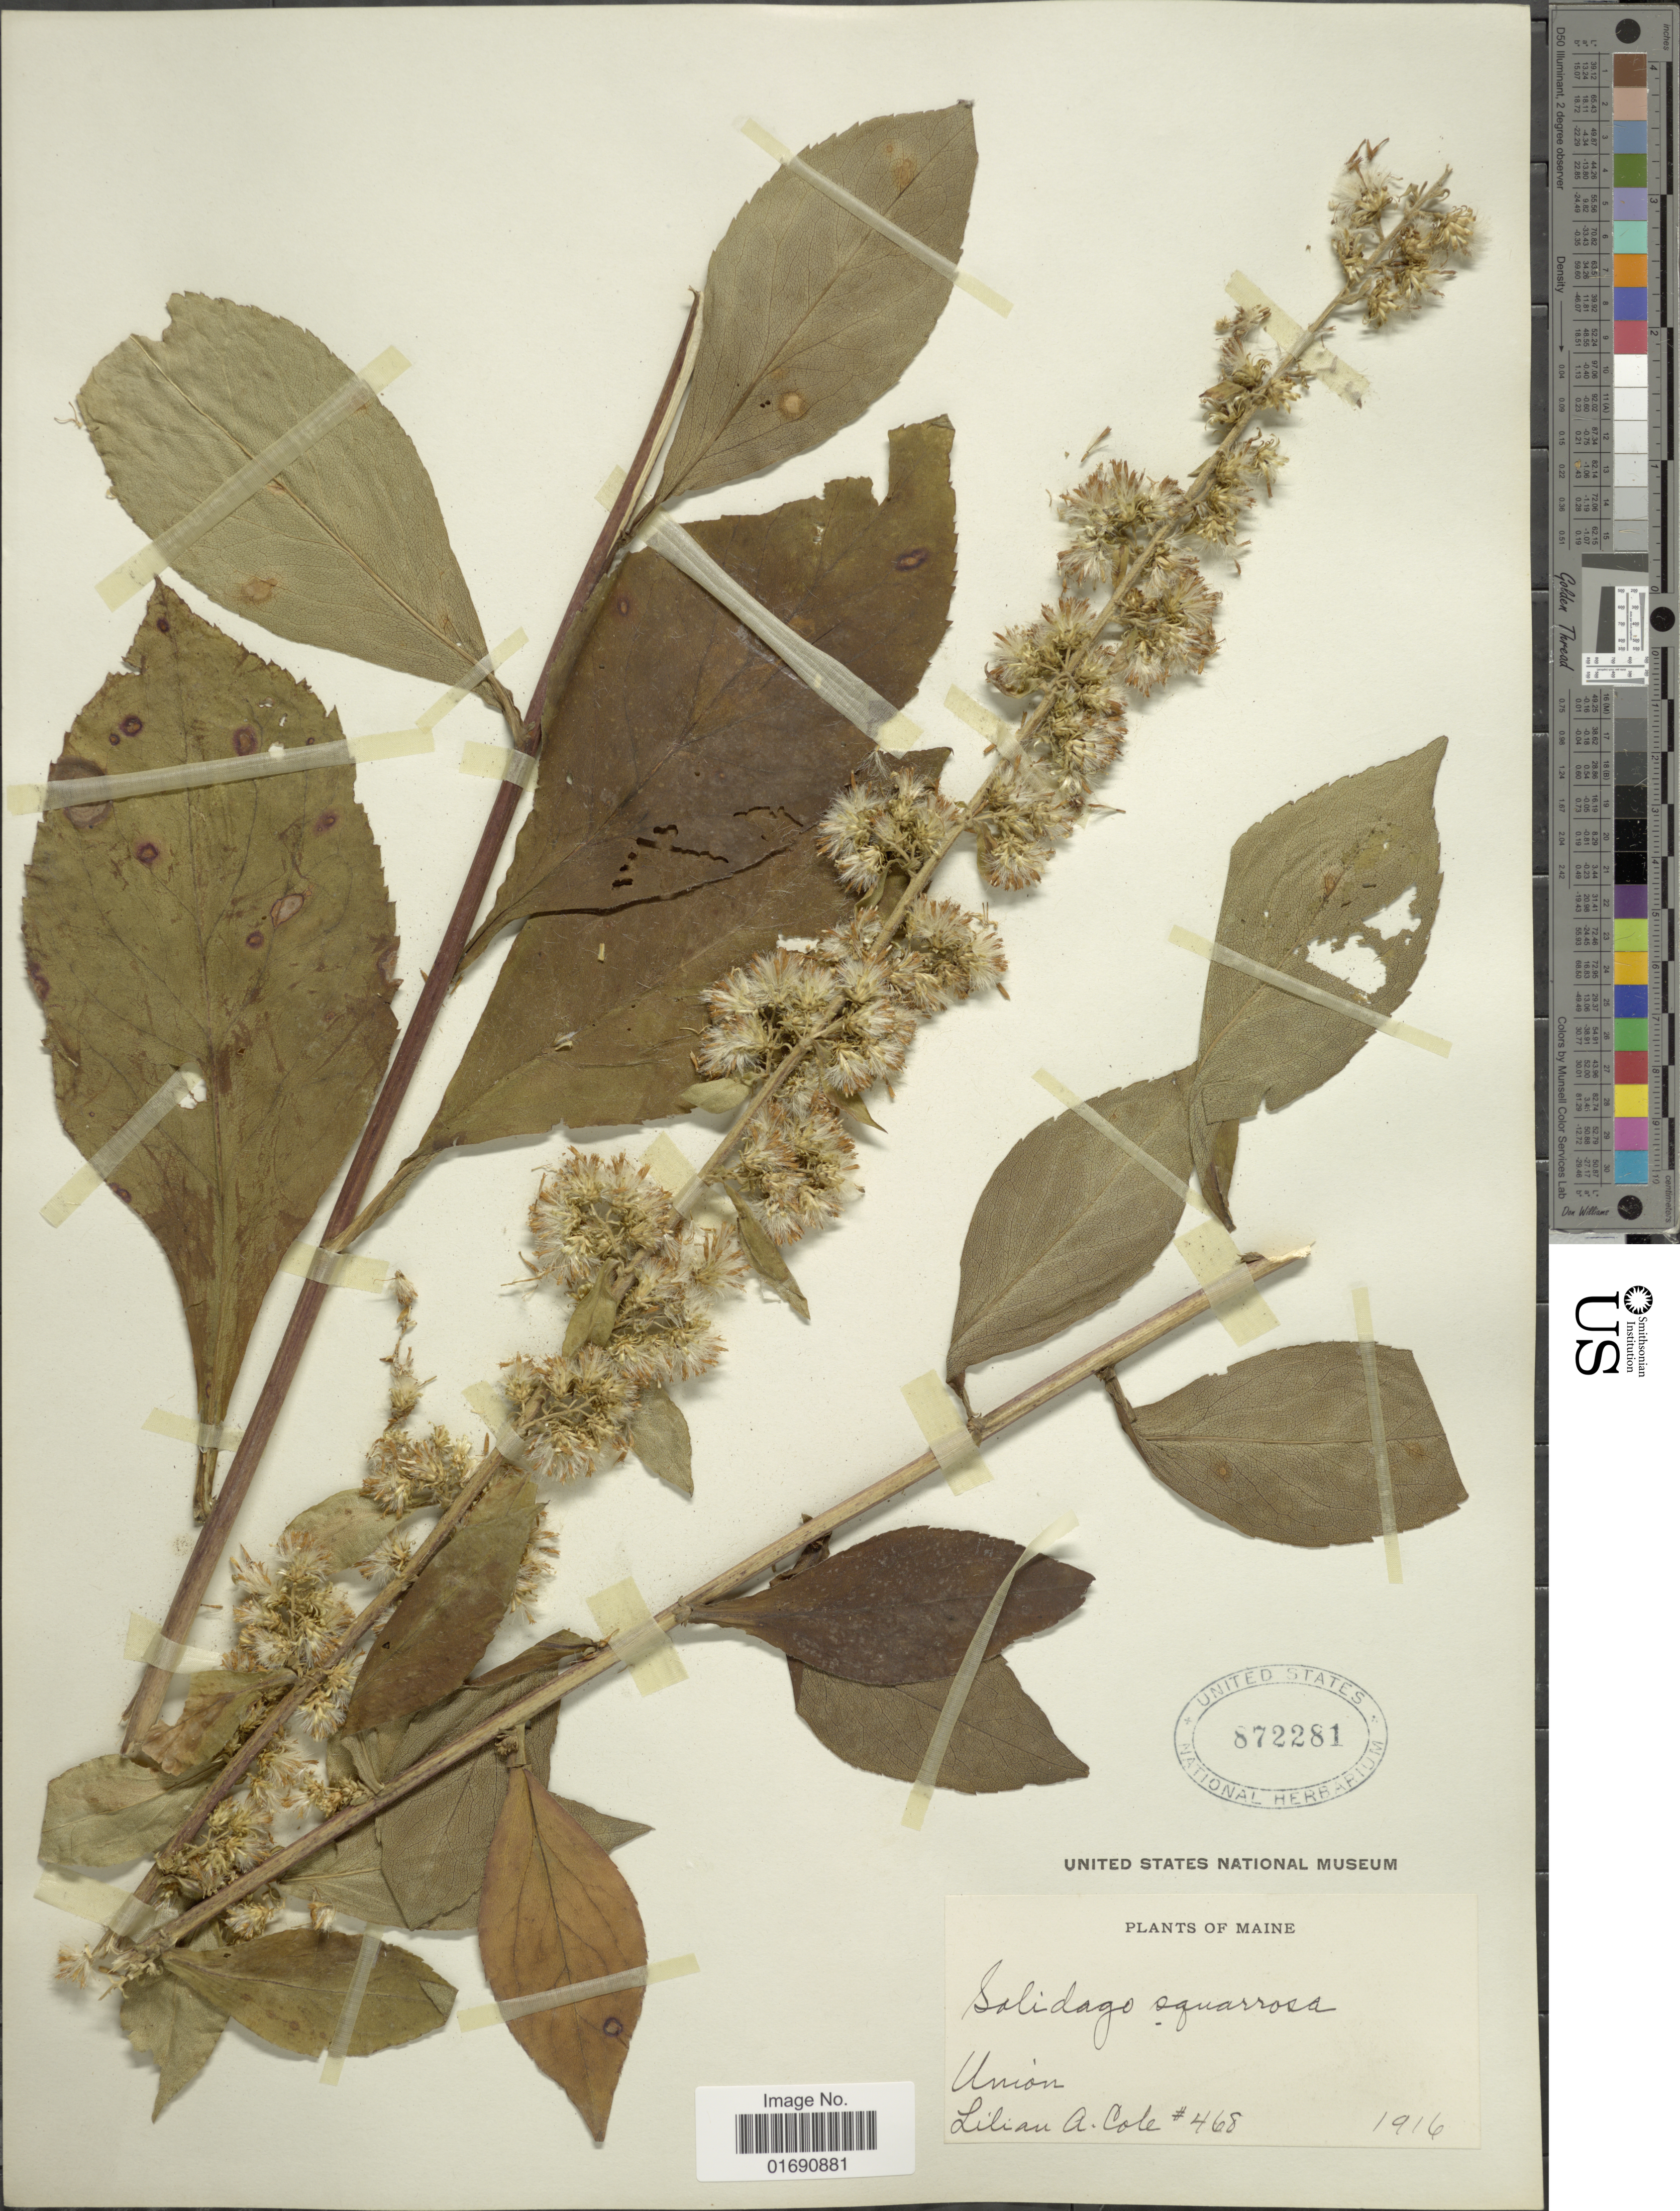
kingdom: Plantae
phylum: Tracheophyta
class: Magnoliopsida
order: Asterales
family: Asteraceae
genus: Solidago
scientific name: Solidago squarrosa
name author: Muhl.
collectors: L. A. Cole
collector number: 468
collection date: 1916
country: United States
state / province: Maine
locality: Union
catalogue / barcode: US 872281